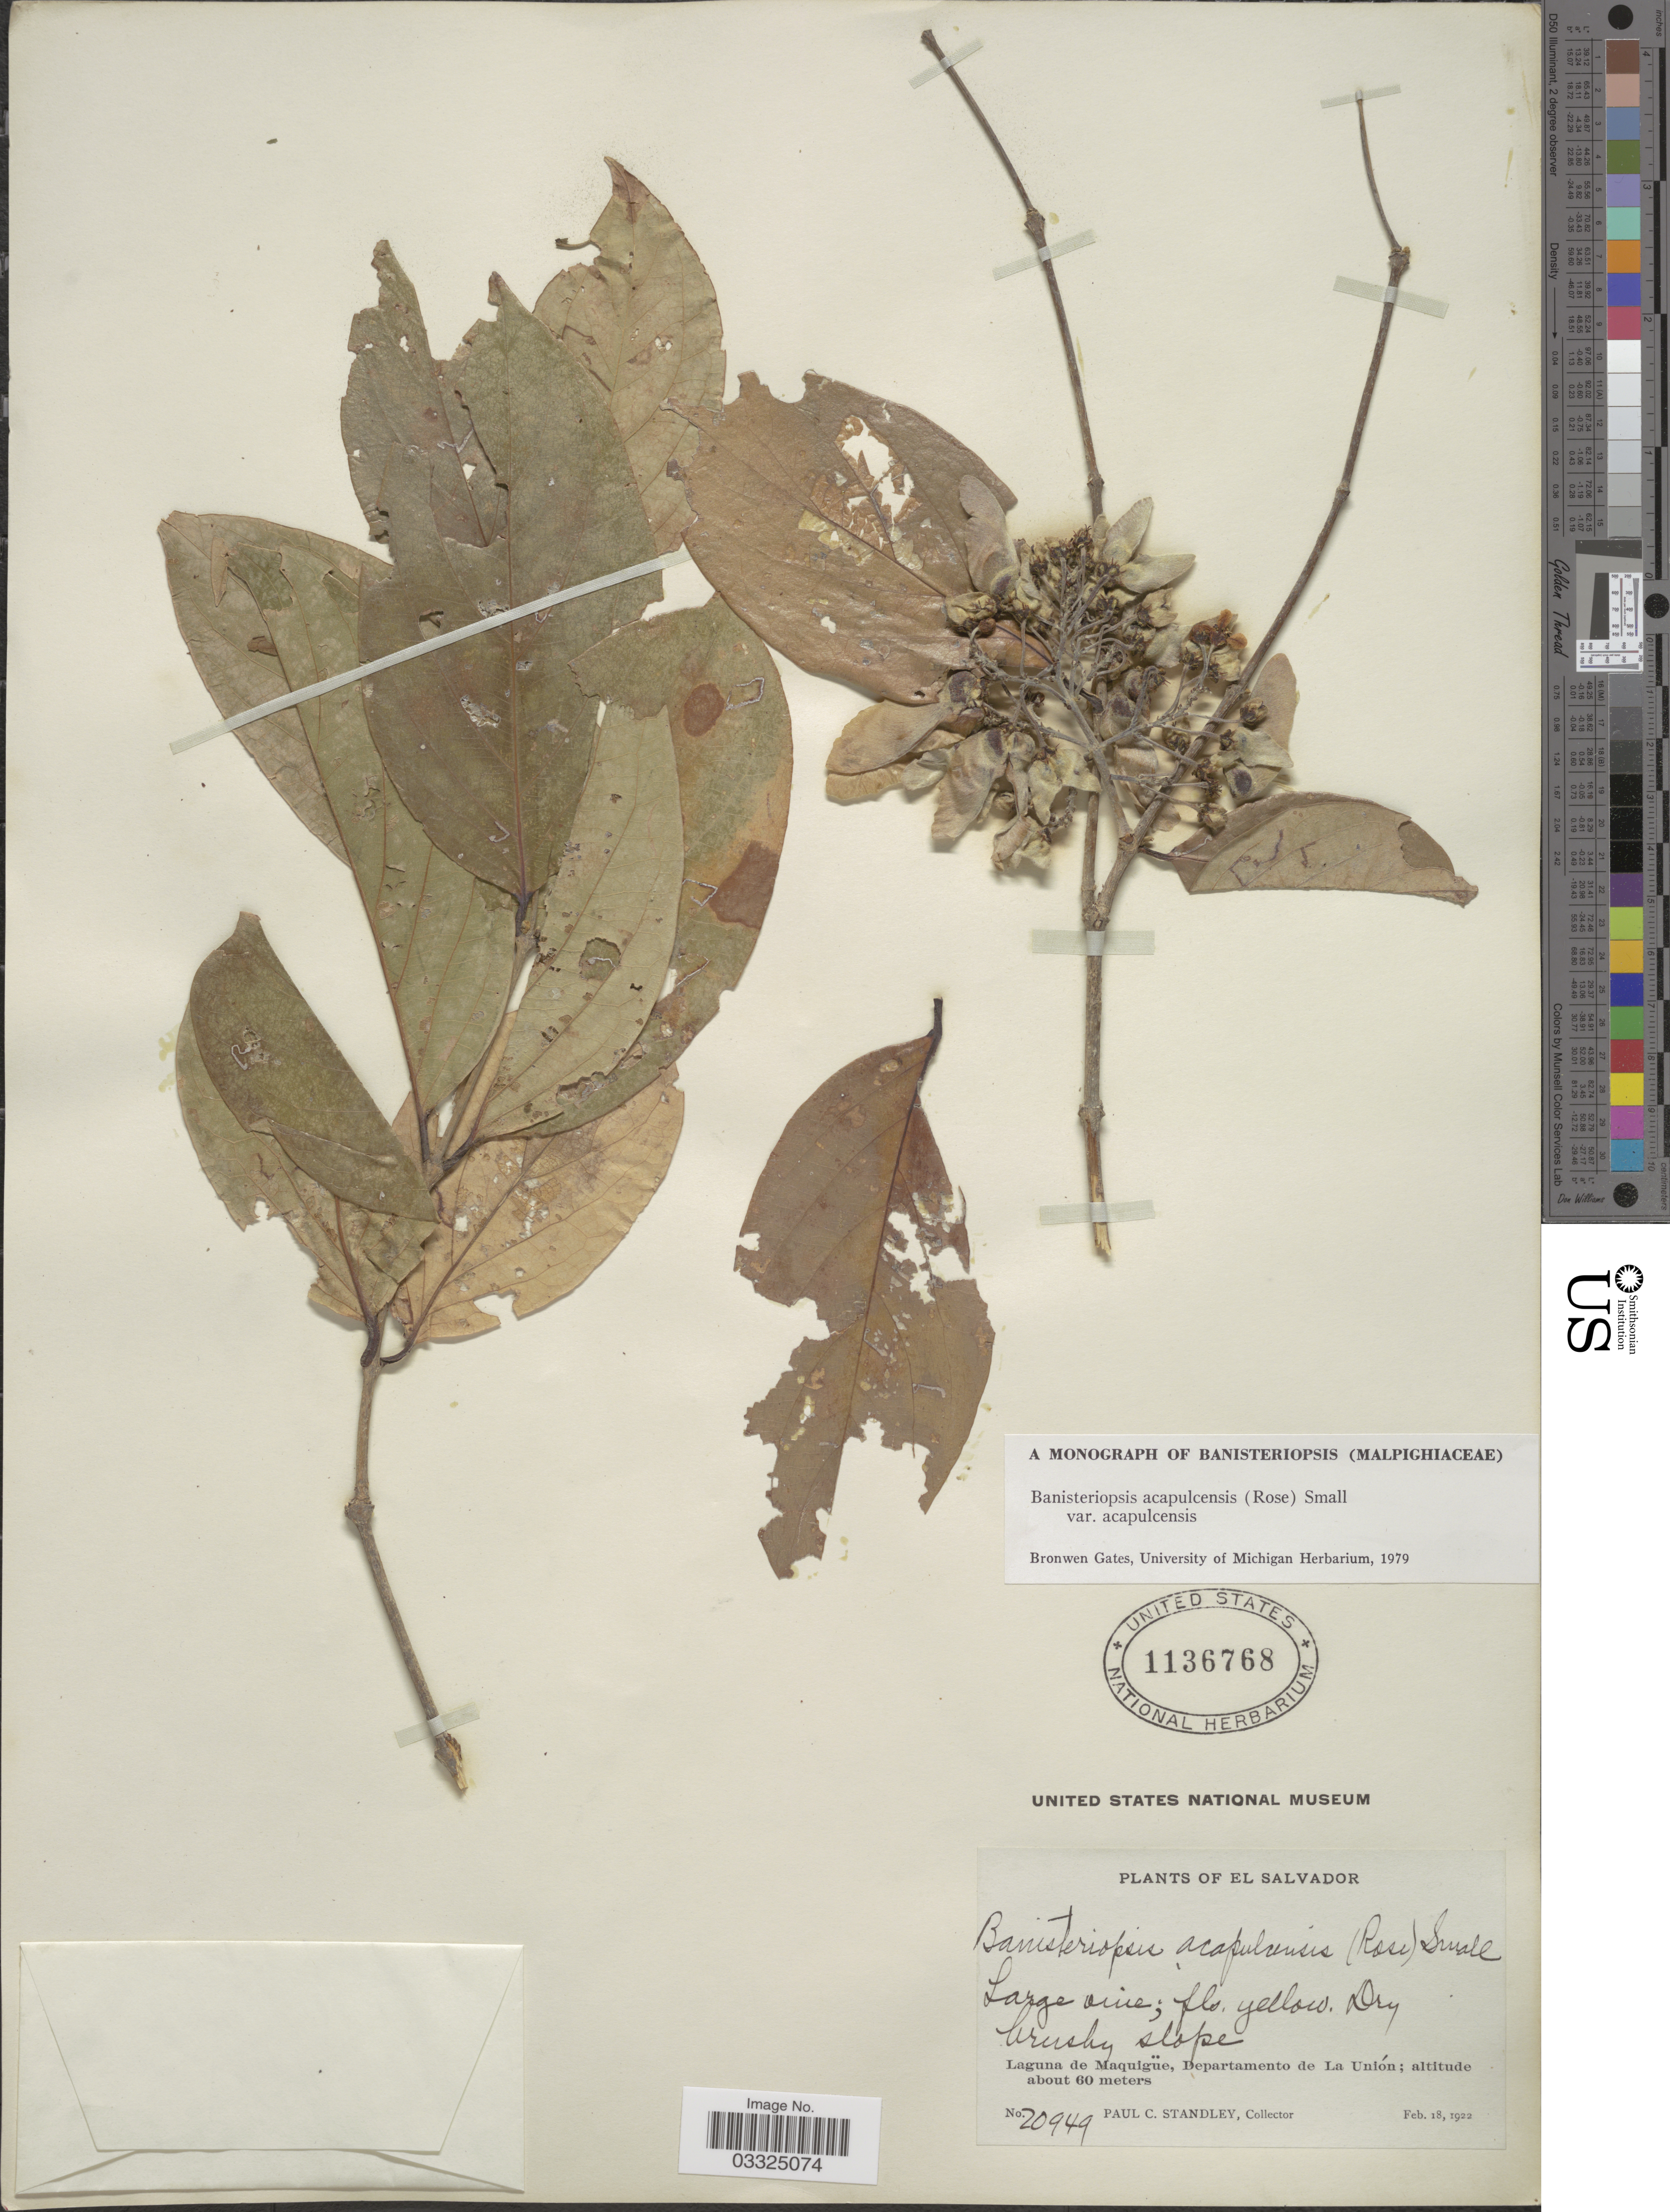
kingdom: Plantae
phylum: Tracheophyta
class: Magnoliopsida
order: Malpighiales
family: Malpighiaceae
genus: Bronwenia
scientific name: Bronwenia acapulcensis var. acapulcensis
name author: (Rose) W.R. Anderson & C. Davis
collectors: P. C. Standley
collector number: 20949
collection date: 1922-02-18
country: El Salvador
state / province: La Union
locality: Laguna de Maquigüe, Departamento de La Unión.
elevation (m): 60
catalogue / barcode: US 1136768